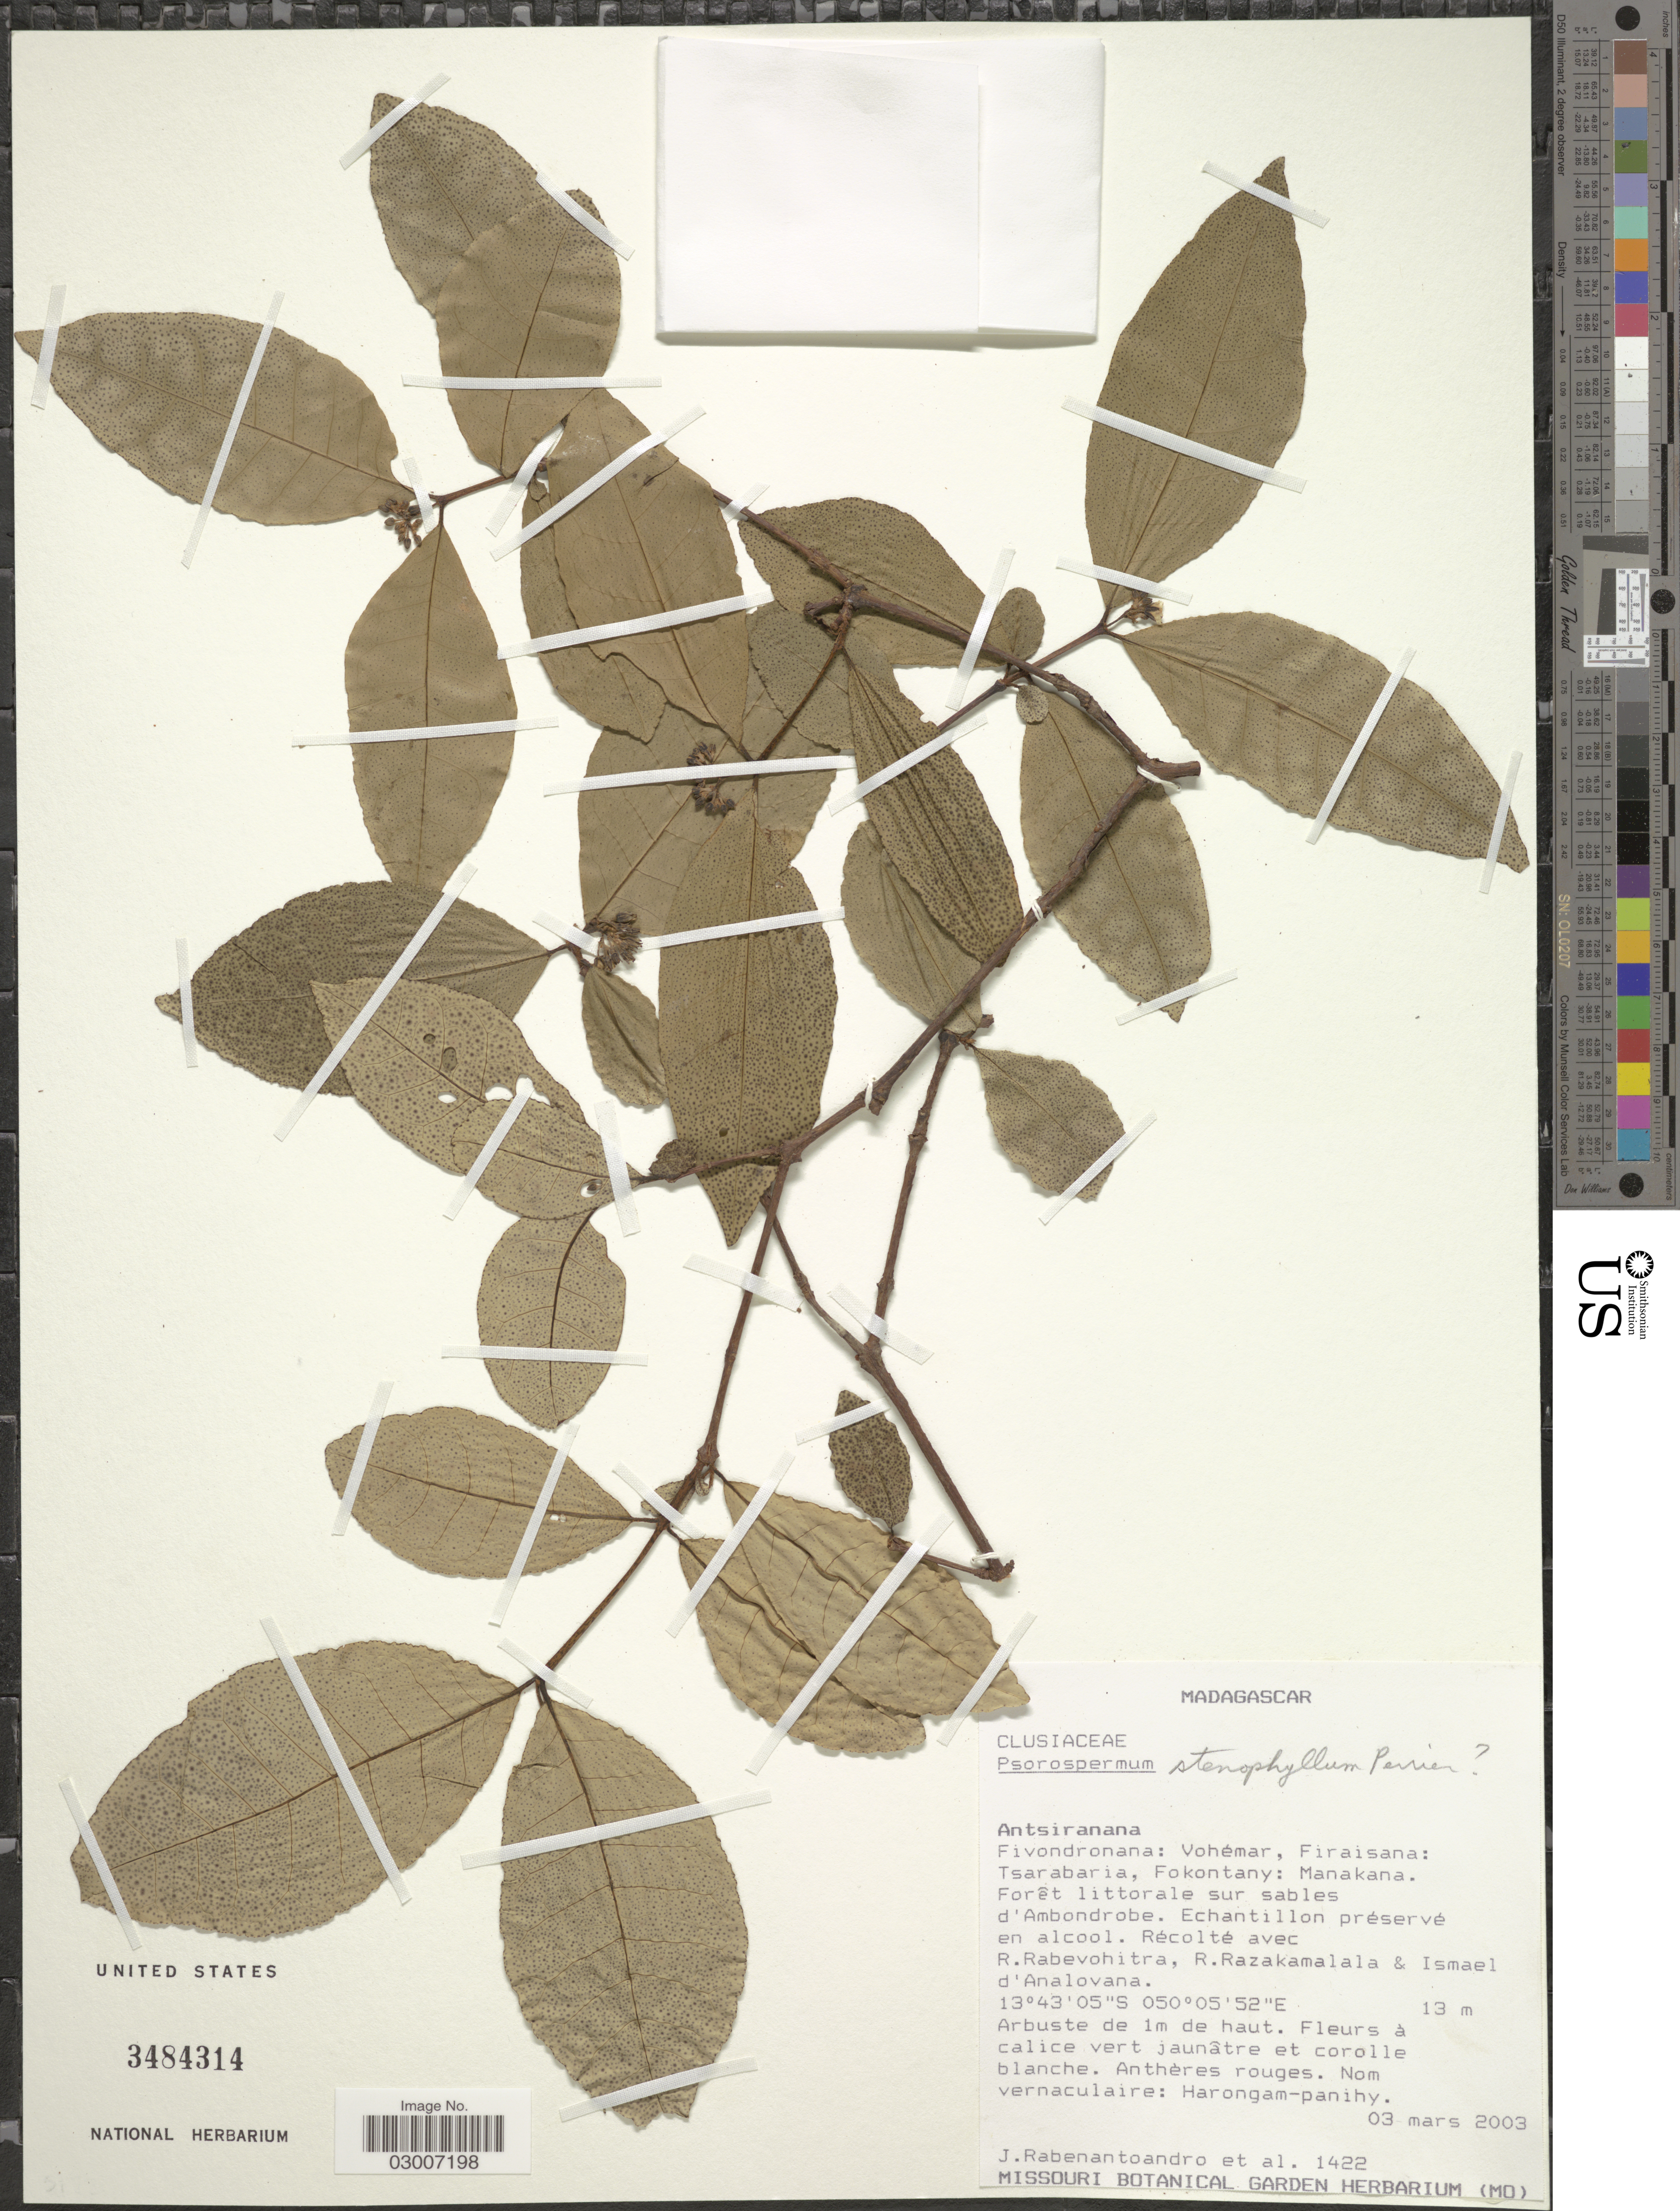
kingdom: Plantae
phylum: Tracheophyta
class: Magnoliopsida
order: Malpighiales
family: Hypericaceae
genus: Psorospermum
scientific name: Psorospermum stenophyllum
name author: H. Perrier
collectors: J. Rabenantoandro, R. Rabevohitra, R. Razakamalala & I. D'Analovana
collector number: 1422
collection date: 2003-03-03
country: Madagascar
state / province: Sava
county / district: Vohémar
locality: Fivondronana: Vohémar, Firaisana: Tsarabaria, Fokontany: Manakana. Forêt littorale sur sables d'Ambondrobe.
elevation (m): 13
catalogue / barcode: US 3484314